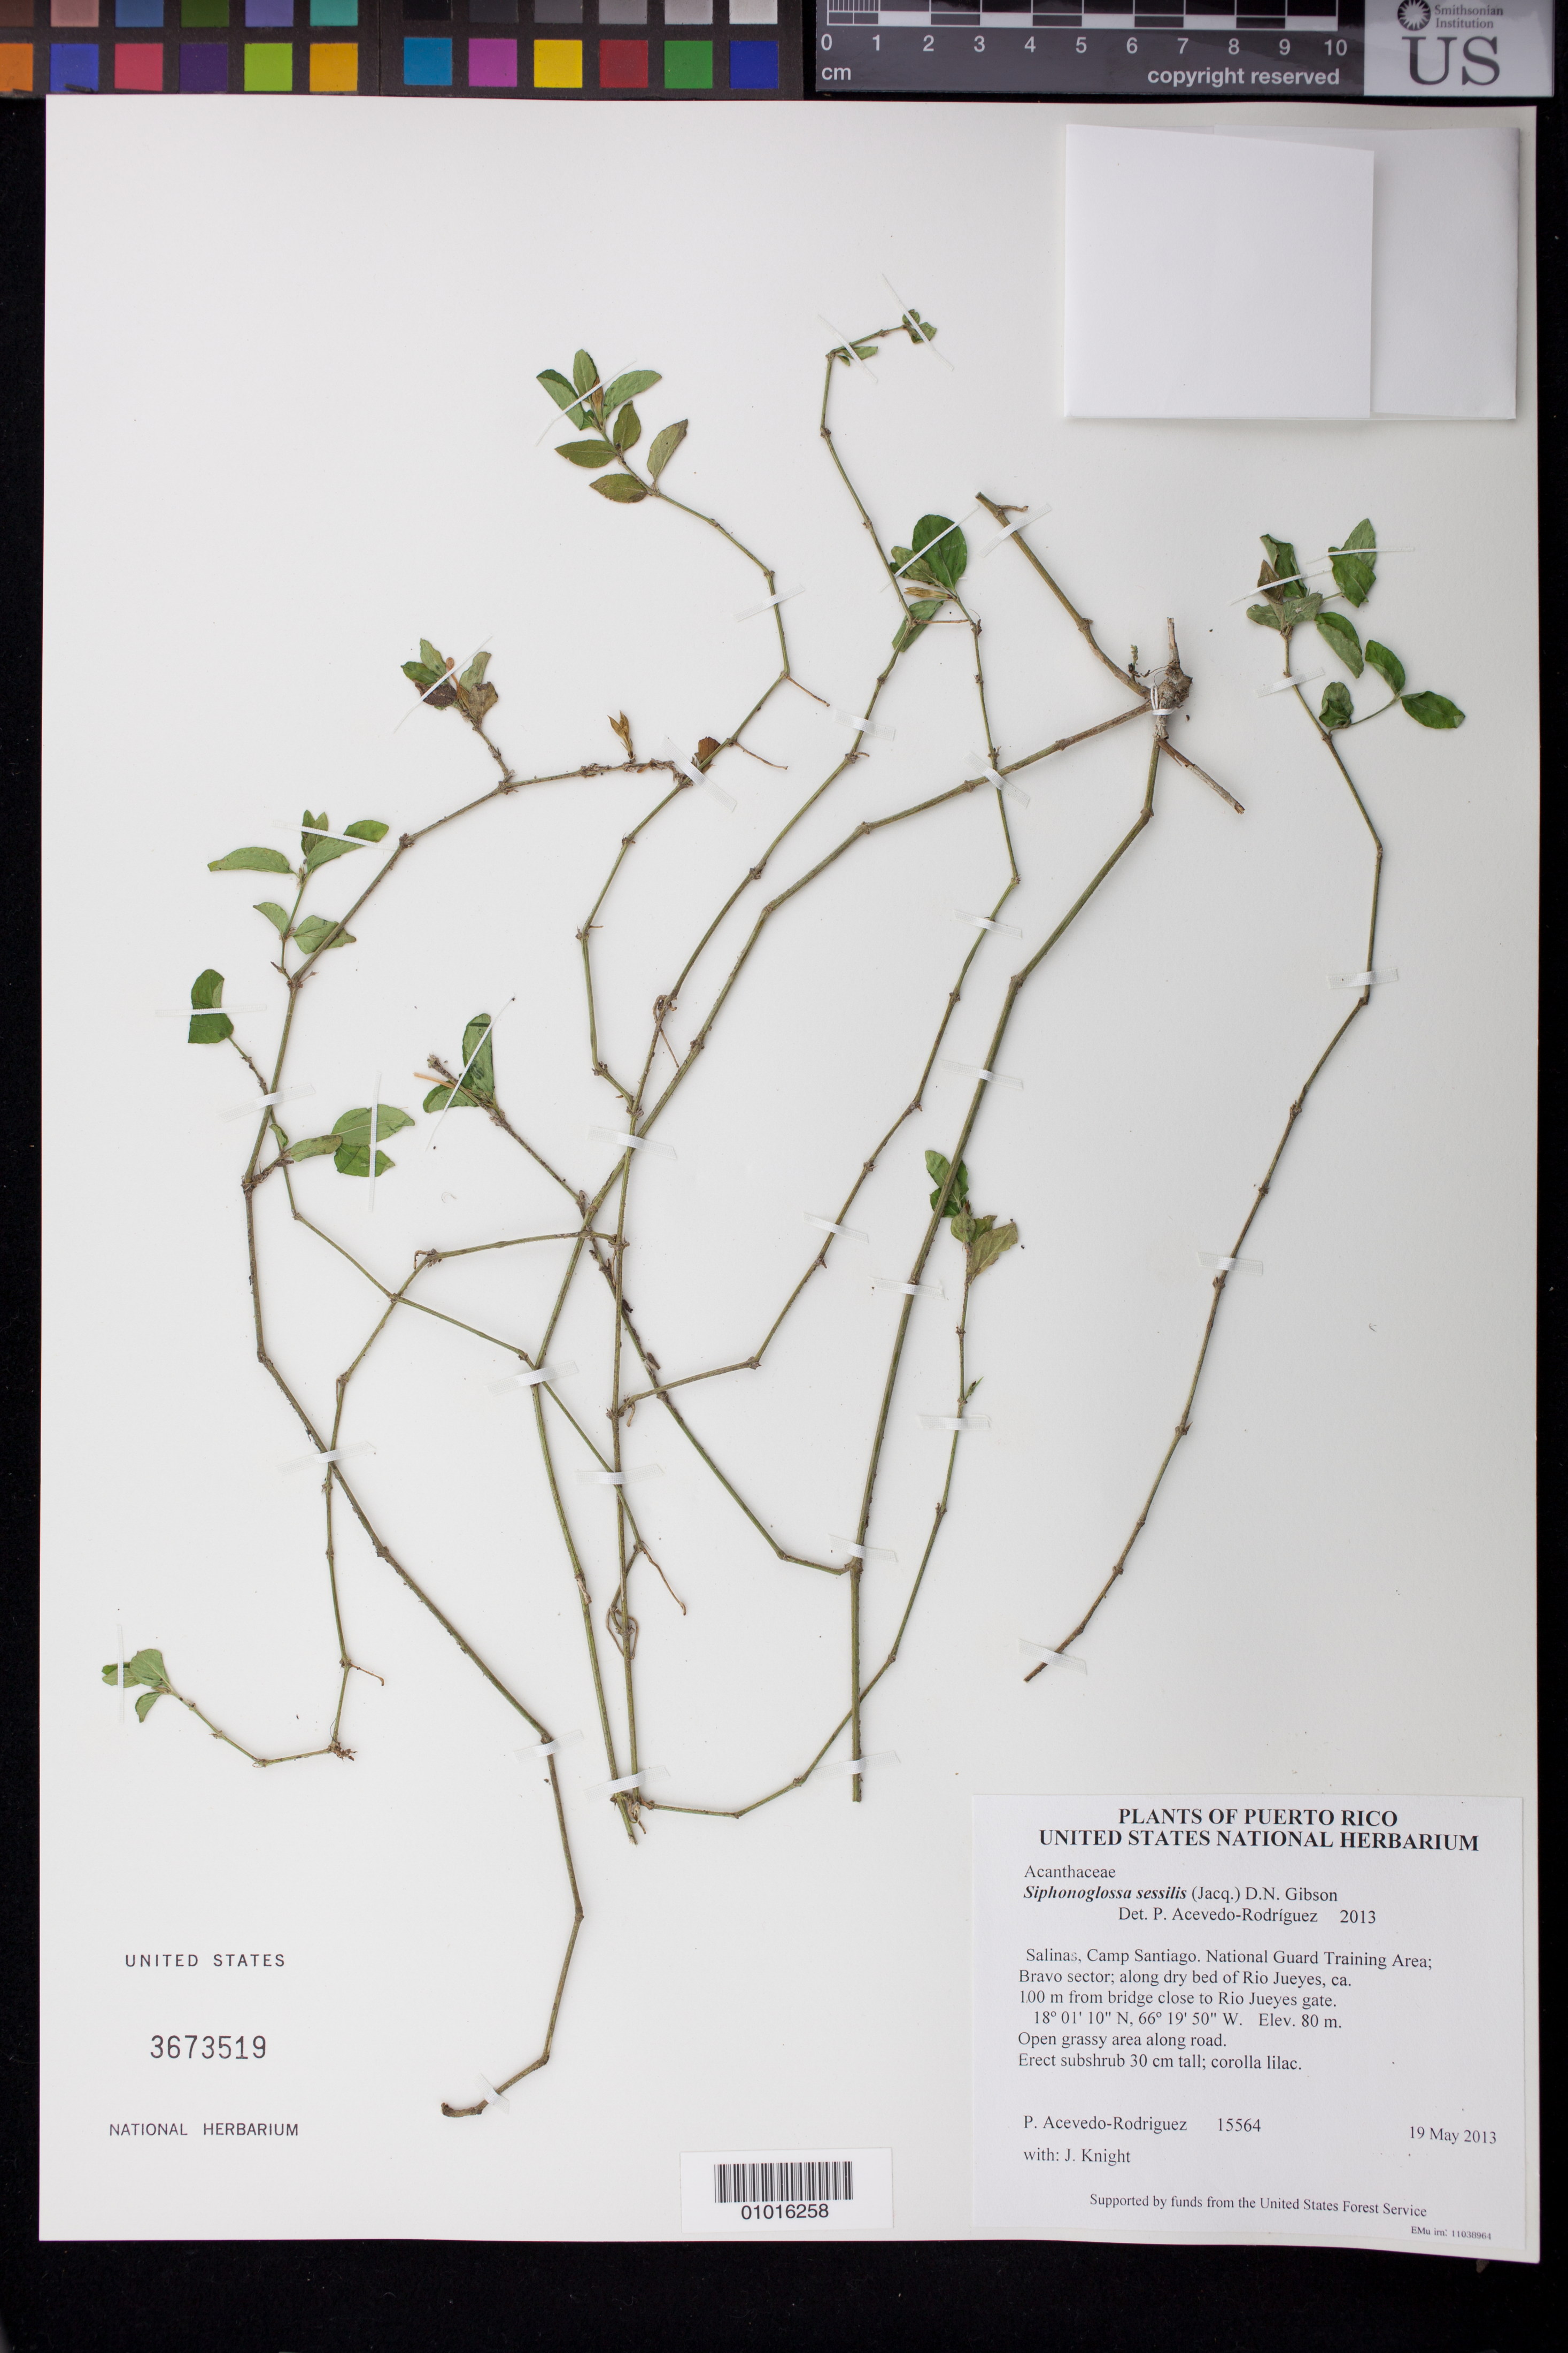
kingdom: Plantae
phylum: Tracheophyta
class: Magnoliopsida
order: Lamiales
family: Acanthaceae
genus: Siphonoglossa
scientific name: Siphonoglossa sessilis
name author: (Jacq.) D.N. Gibson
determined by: Acevedo-Rodríguez, P., (BOT), Smithsonian Institution - National Museum of Natural History (UNITED STATES)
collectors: P. Acevedo-Rodr. & J. Knight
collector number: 15564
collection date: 2013-05-19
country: Puerto Rico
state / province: Salinas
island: Puerto Rico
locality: Camp Santiago. National Guard Training Area; Bravo sector; along dry bed of Rio Jueyes, ca. 100 m from bridge close to Rio Jueyes gate.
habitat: Open grassy area along road.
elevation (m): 80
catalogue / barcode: US 3673519